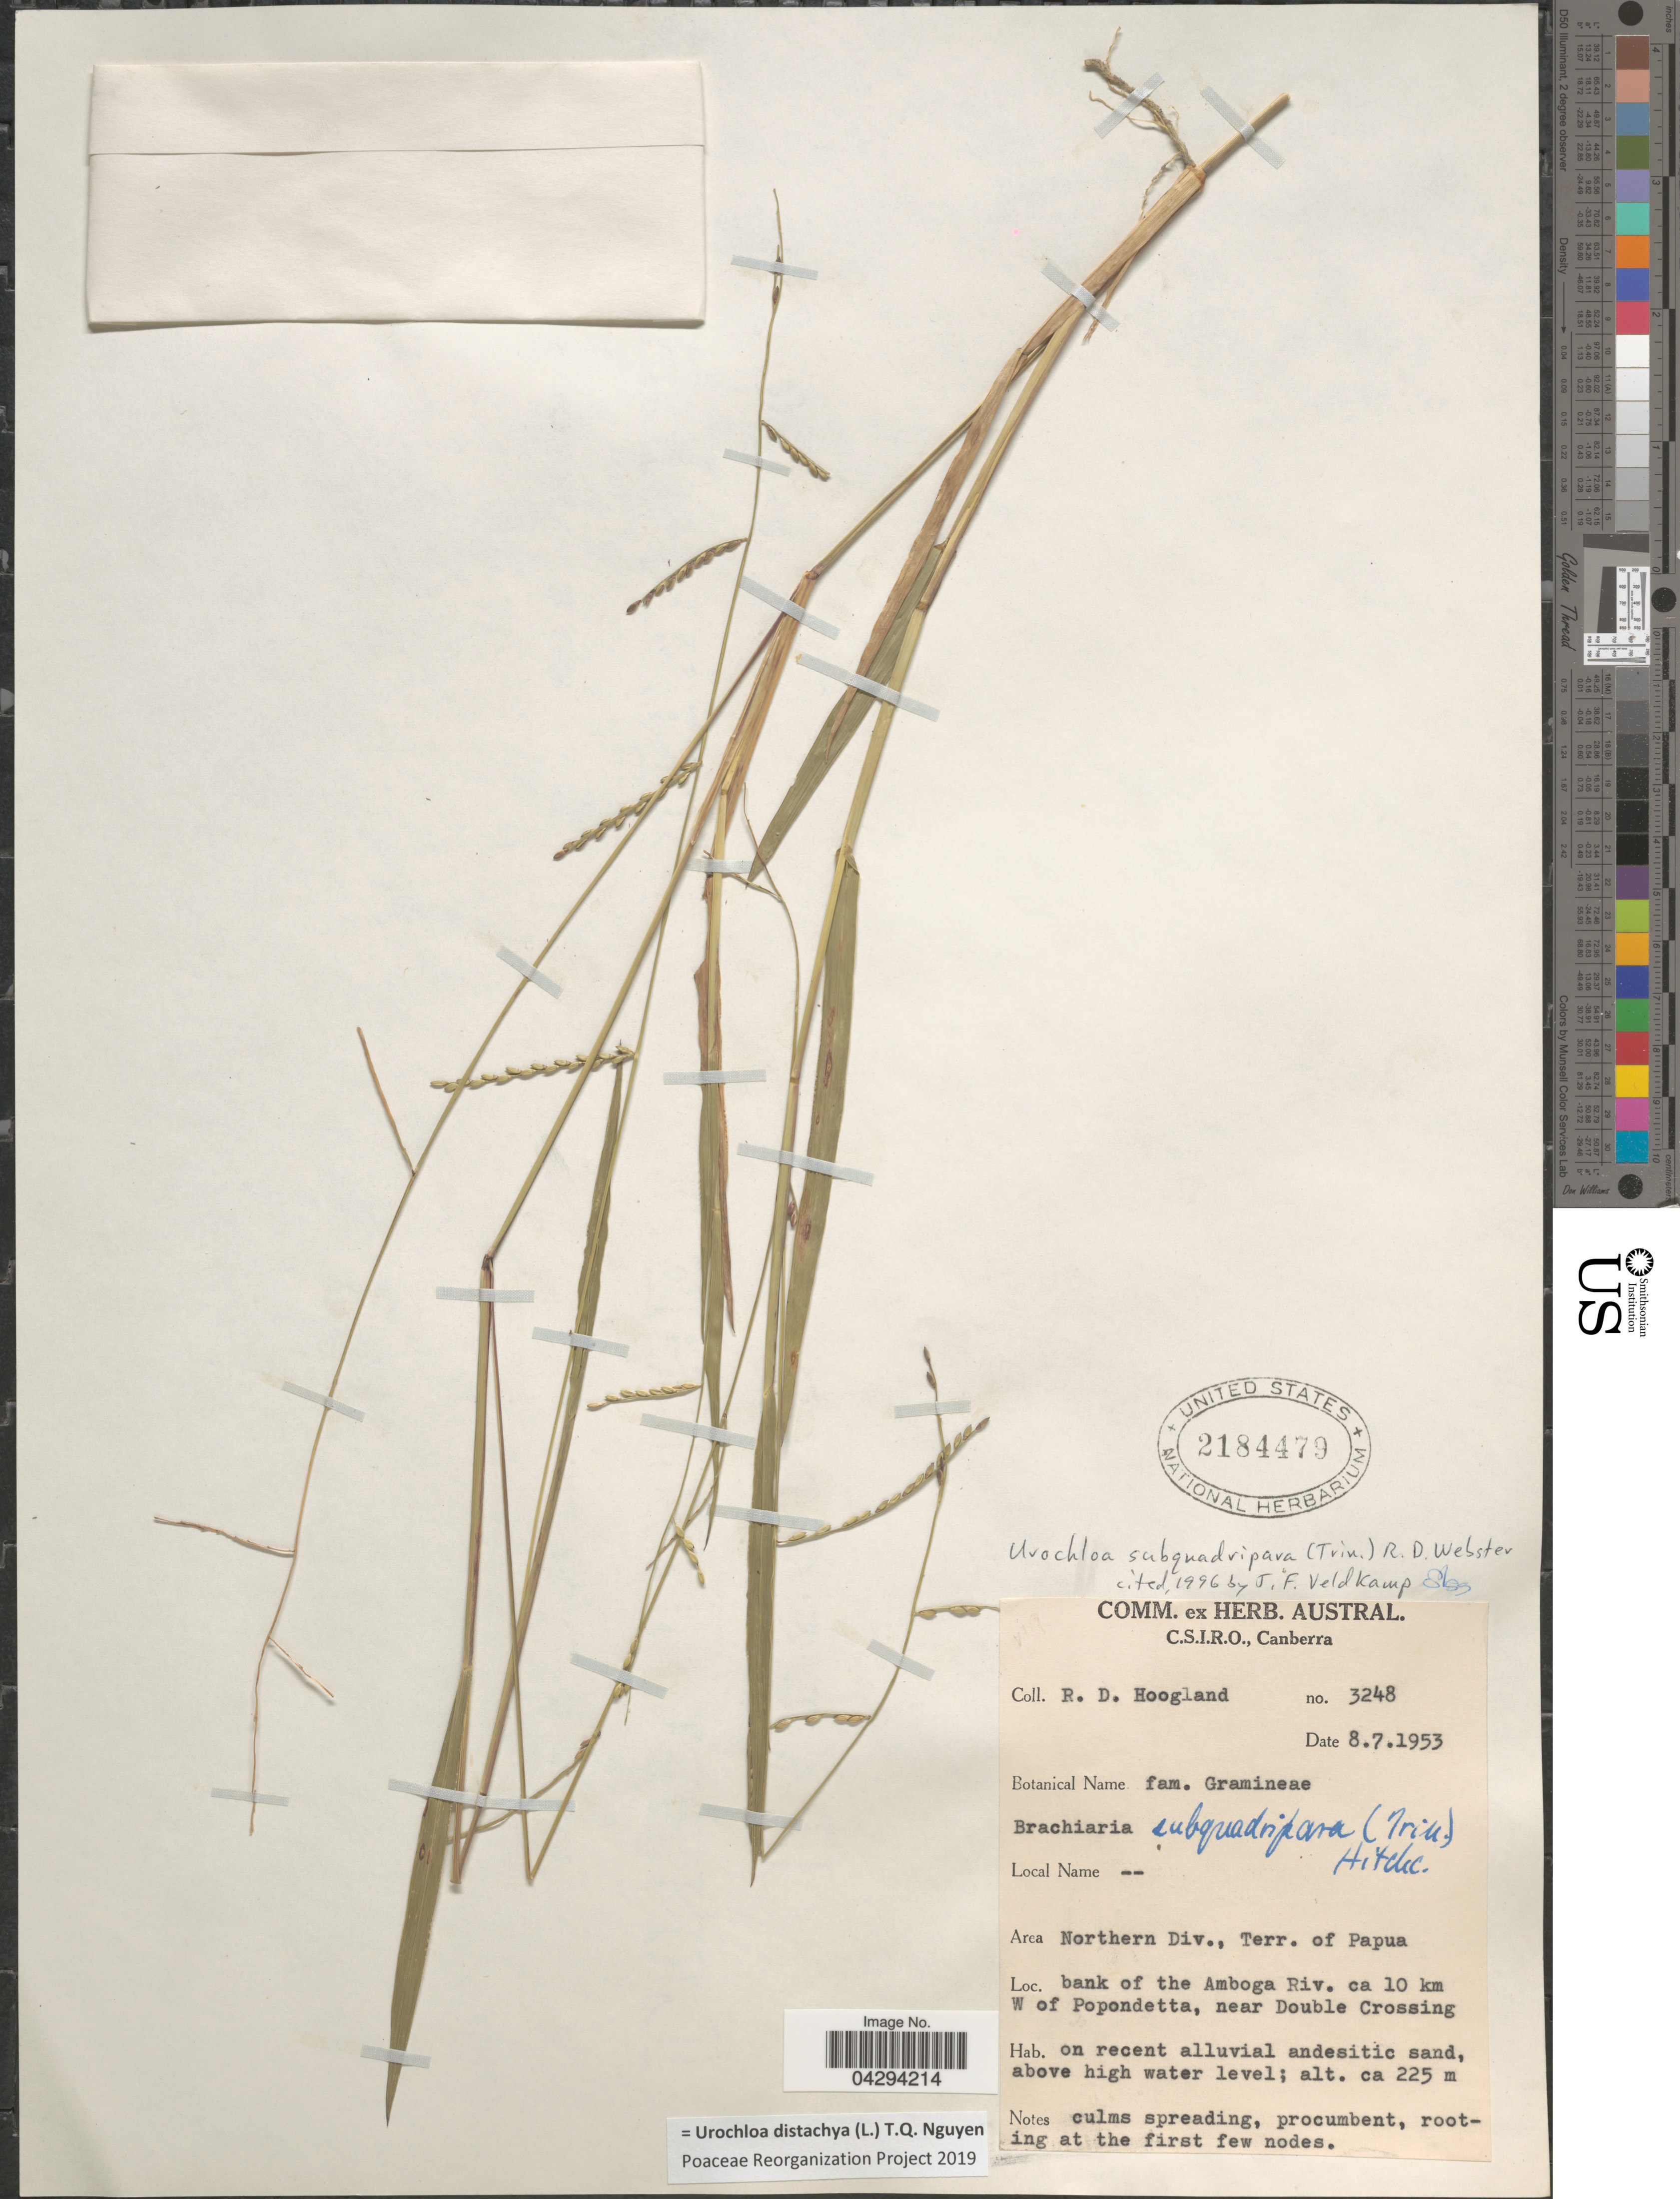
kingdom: Plantae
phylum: Tracheophyta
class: Liliopsida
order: Poales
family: Poaceae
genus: Urochloa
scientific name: Urochloa distachya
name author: (L.) T.Q. Nguyen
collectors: R. D. Hoogland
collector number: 3248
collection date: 1953-07-08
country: Indonesia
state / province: Papua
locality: Northern Div., Terr. of Papua. bank of the Amboga Riv. ca 10 km W of Popondetta, near Double Crossing.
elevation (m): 225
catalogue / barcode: US 2184479